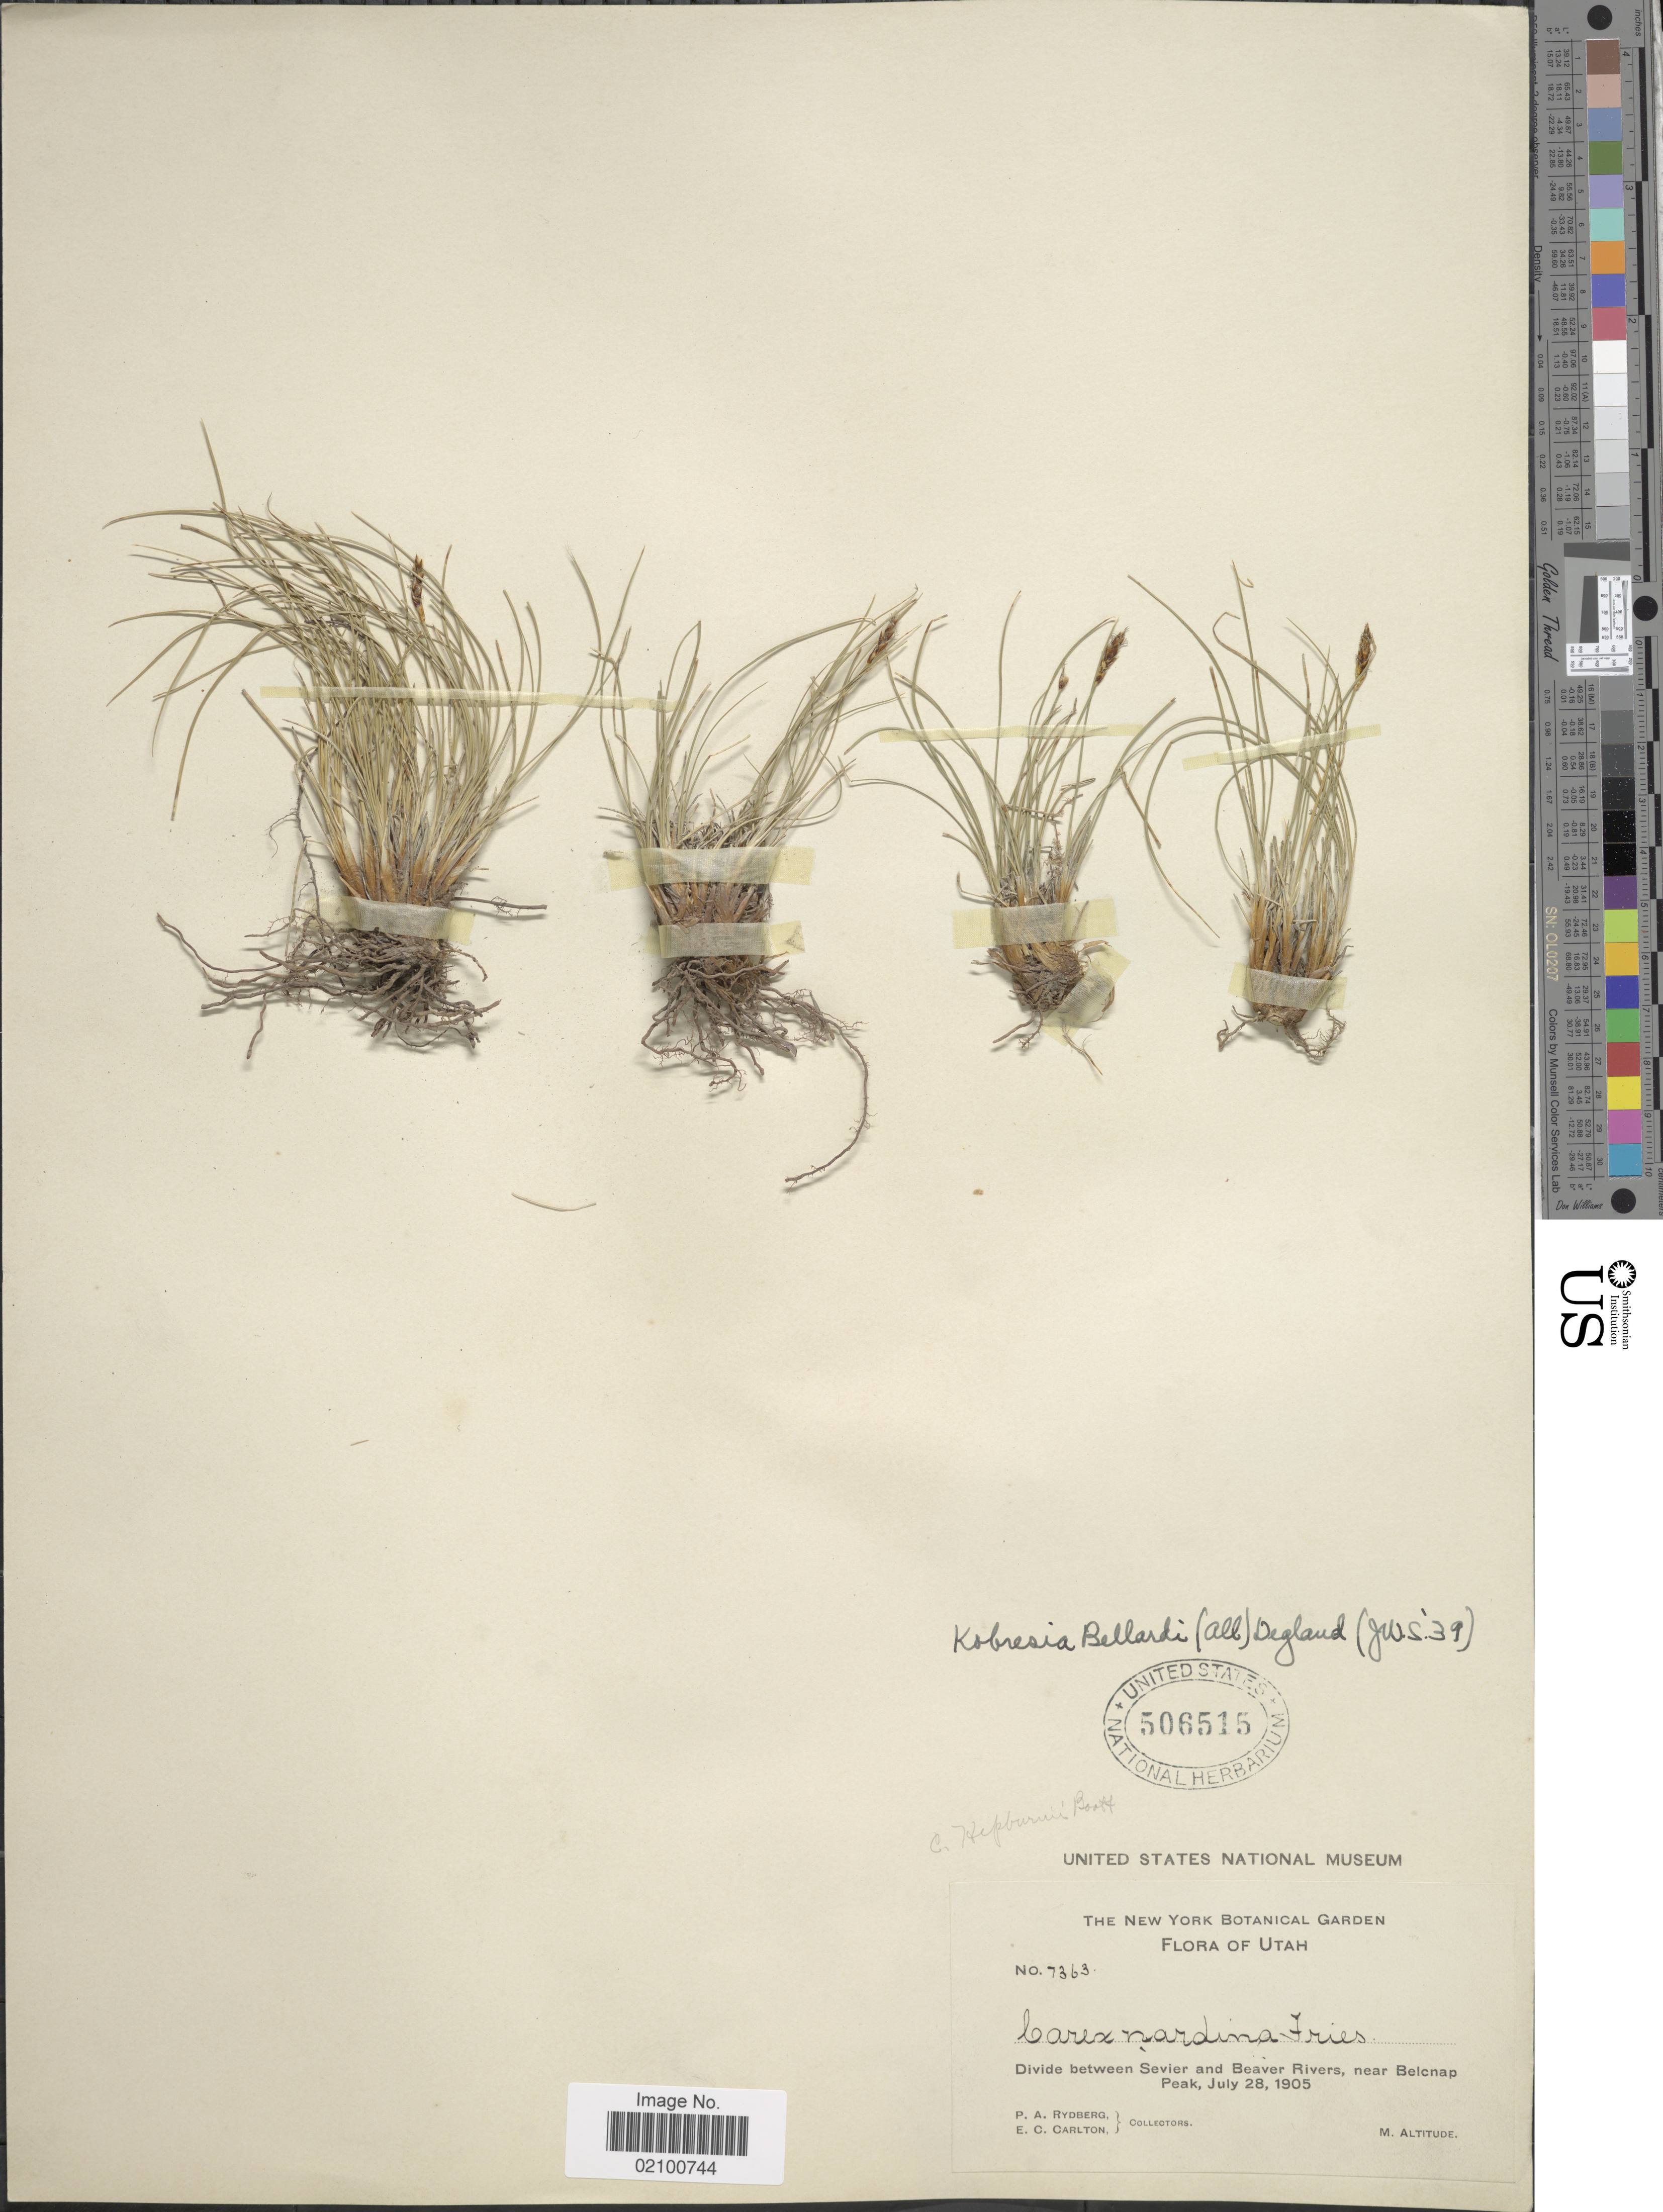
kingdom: Plantae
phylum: Tracheophyta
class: Liliopsida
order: Poales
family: Cyperaceae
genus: Carex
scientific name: Carex myosuroides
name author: Vill.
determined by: Strong, M. T., (US), Smithsonian Institution - National Museum of Natural History (UNITED STATES)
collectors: P. A. Rydberg & E. Carlton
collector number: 7363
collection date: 1905-07-28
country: United States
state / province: Utah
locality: Divide between Sevier and Beaver Rivers, near Belcnap Peak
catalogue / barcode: US 206515